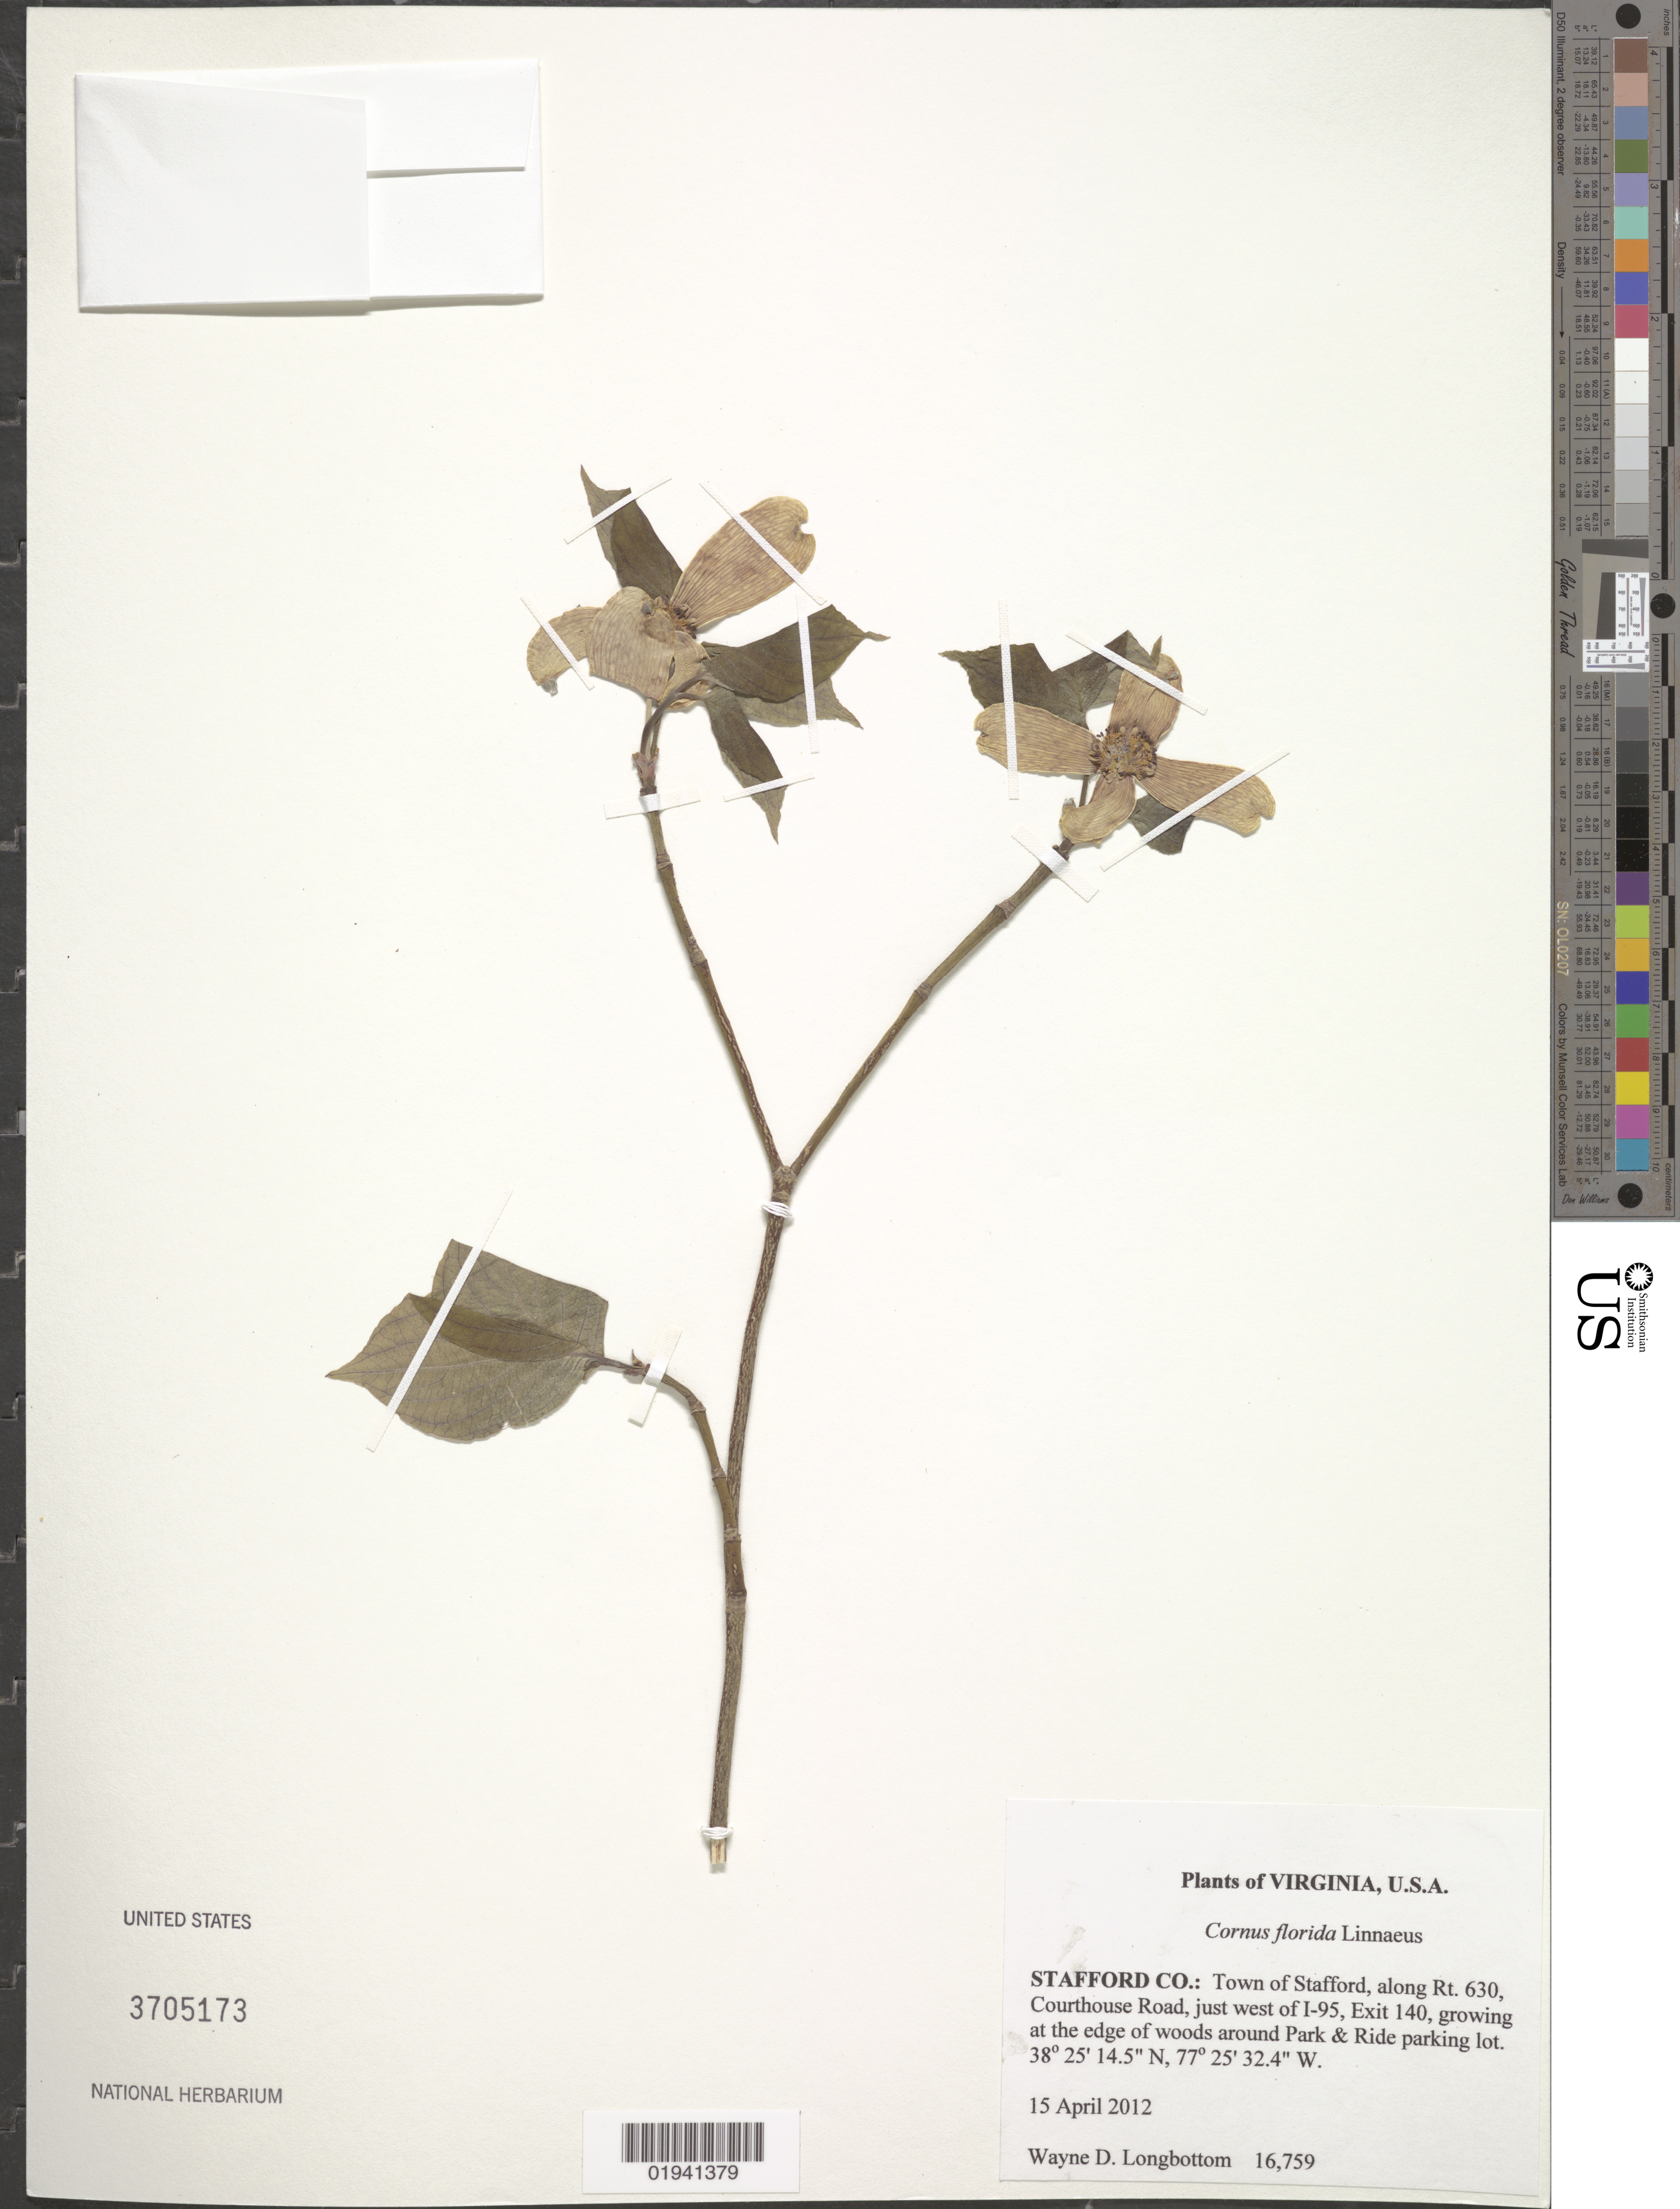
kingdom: Plantae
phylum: Tracheophyta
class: Magnoliopsida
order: Cornales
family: Cornaceae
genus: Cornus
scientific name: Cornus florida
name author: L.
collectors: W. D. Longbottom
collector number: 16759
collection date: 2012-04-15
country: United States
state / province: Virginia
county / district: Stafford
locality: Town of Stafford, along Rt. 630, Courthouse Road, just west of I-95, Exit 140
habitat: growing at the edge of woods around Park and Ride parking lot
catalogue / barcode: US 3705173